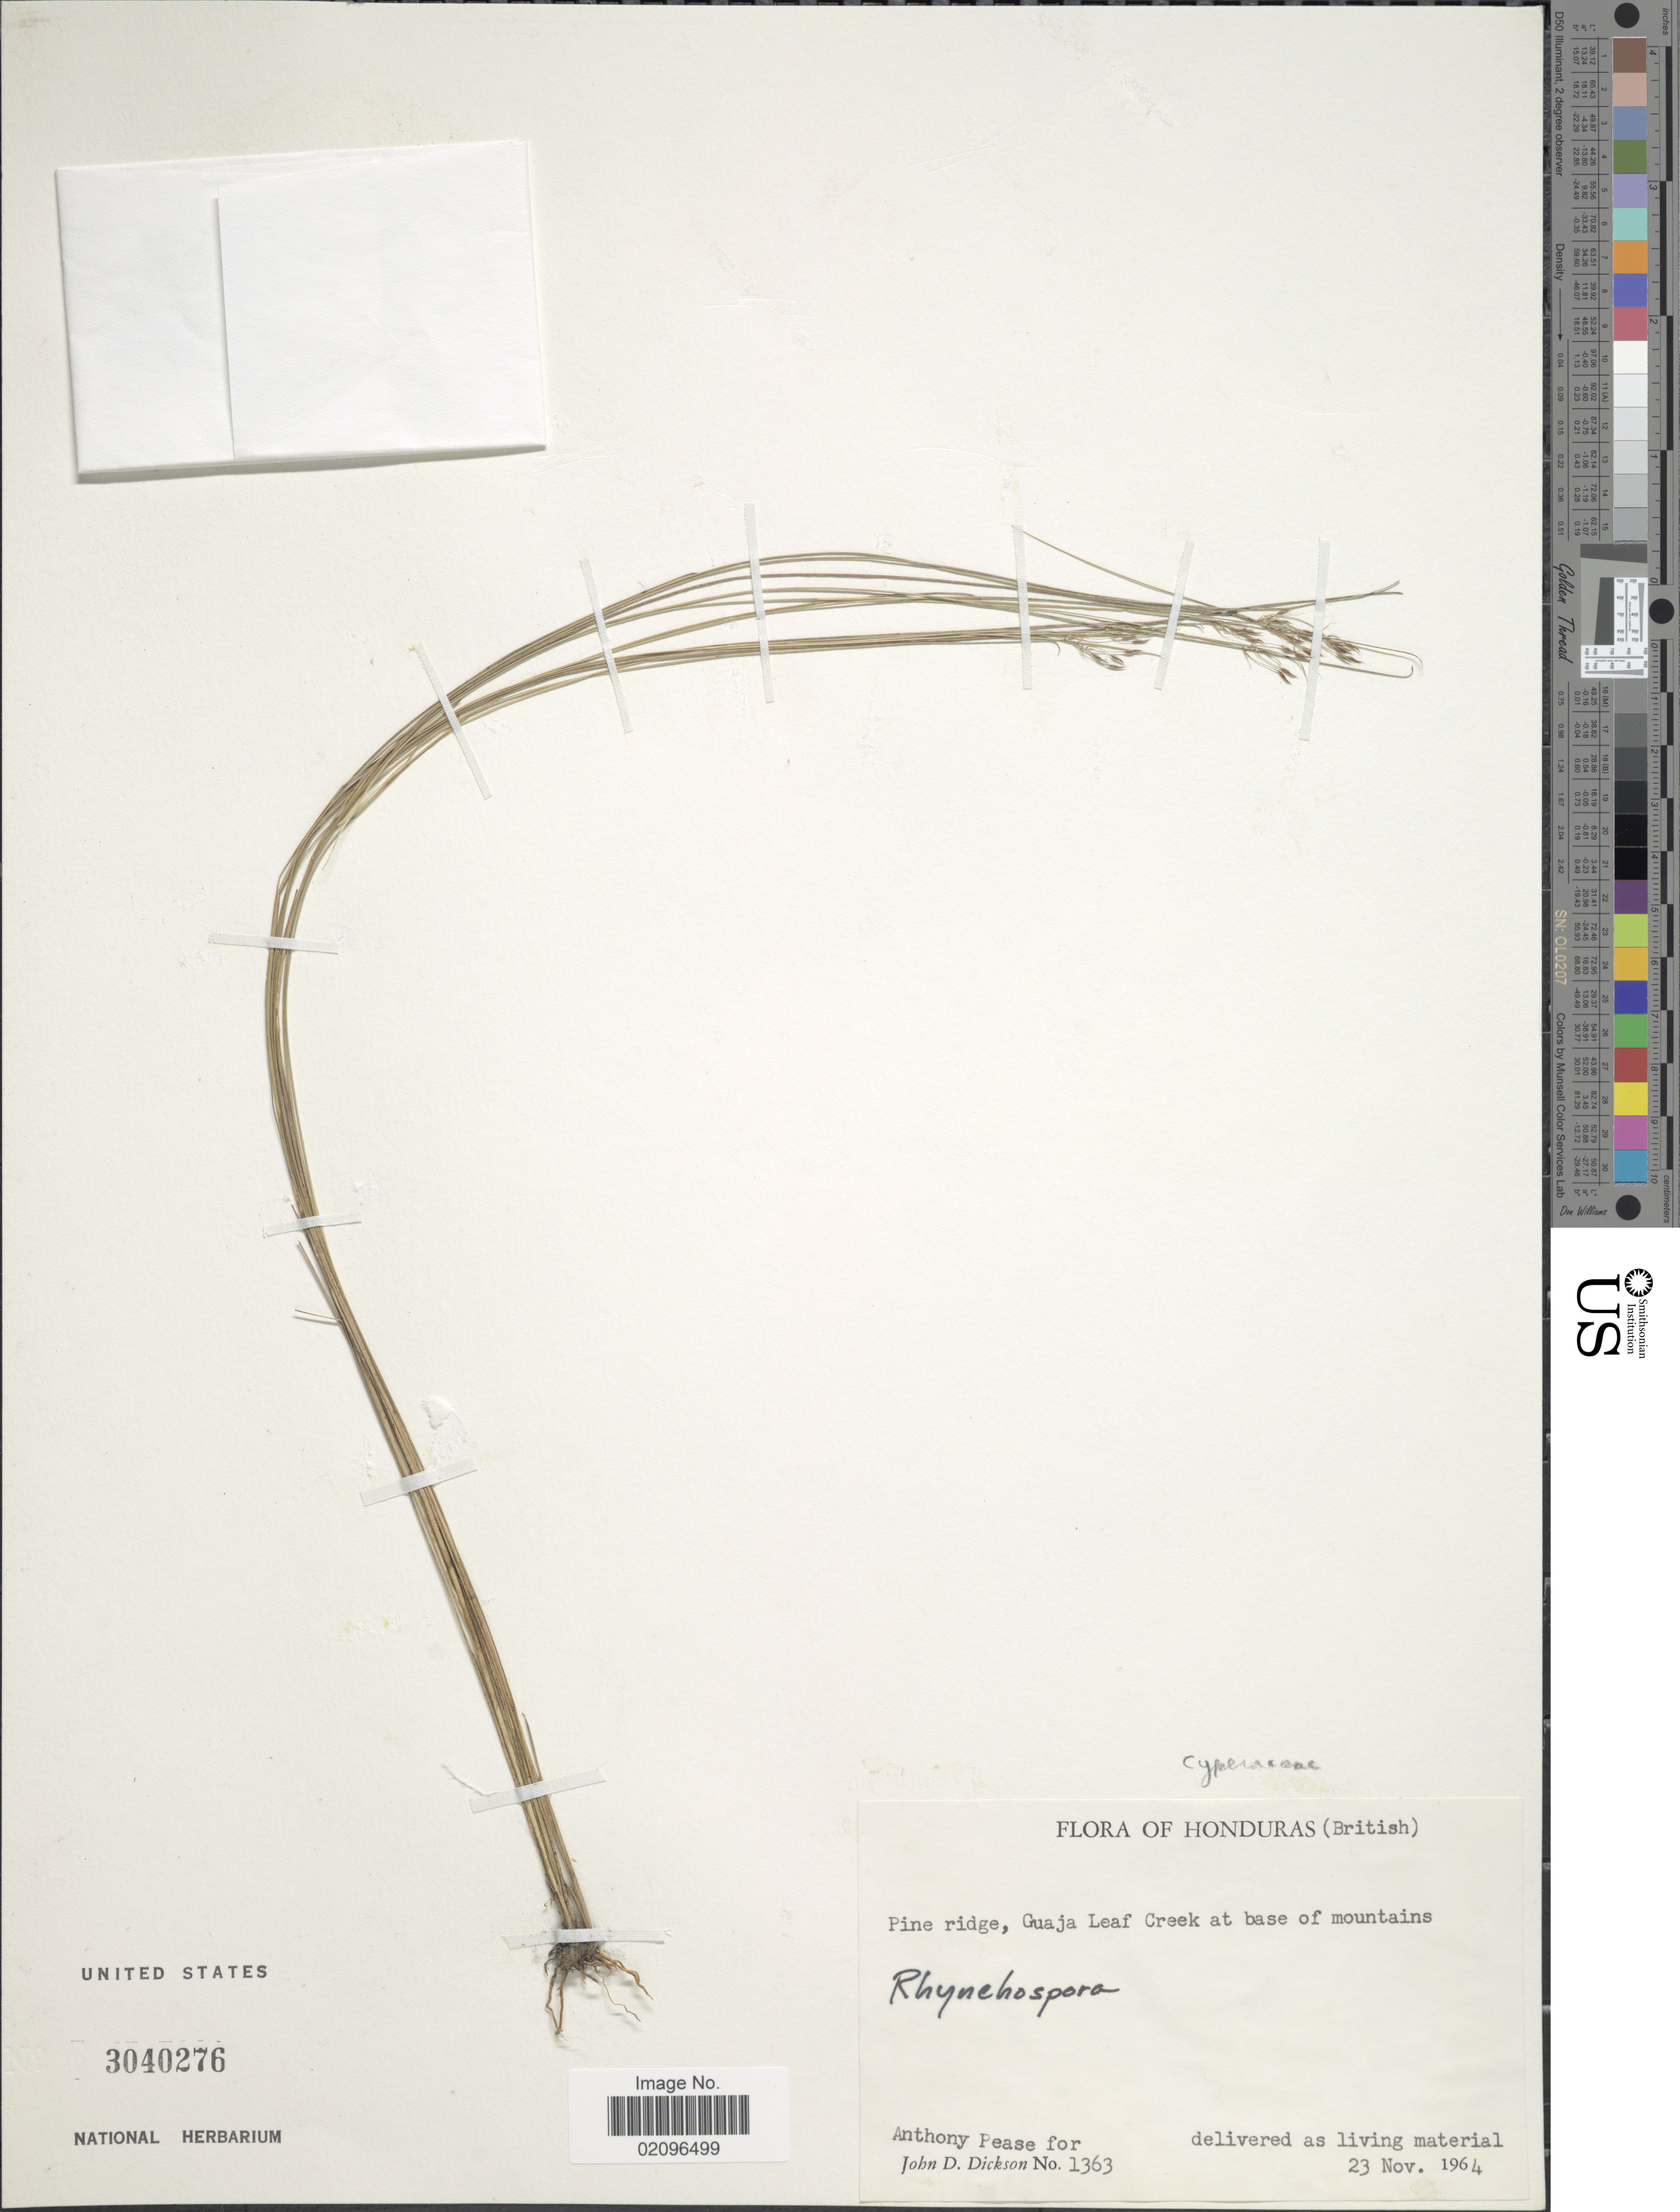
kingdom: Plantae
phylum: Tracheophyta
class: Liliopsida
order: Poales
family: Cyperaceae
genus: Rhynchospora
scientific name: Rhynchospora emaciata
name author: (Nees) Boeckeler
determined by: Filho, P. J. S. Silva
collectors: A. S. Pease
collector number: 1363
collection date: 1964-11-23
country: Belize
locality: Honduras (Bristish), Pine ridge, Guaja Leaf Creek at base of mountains.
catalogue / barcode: US 3040276